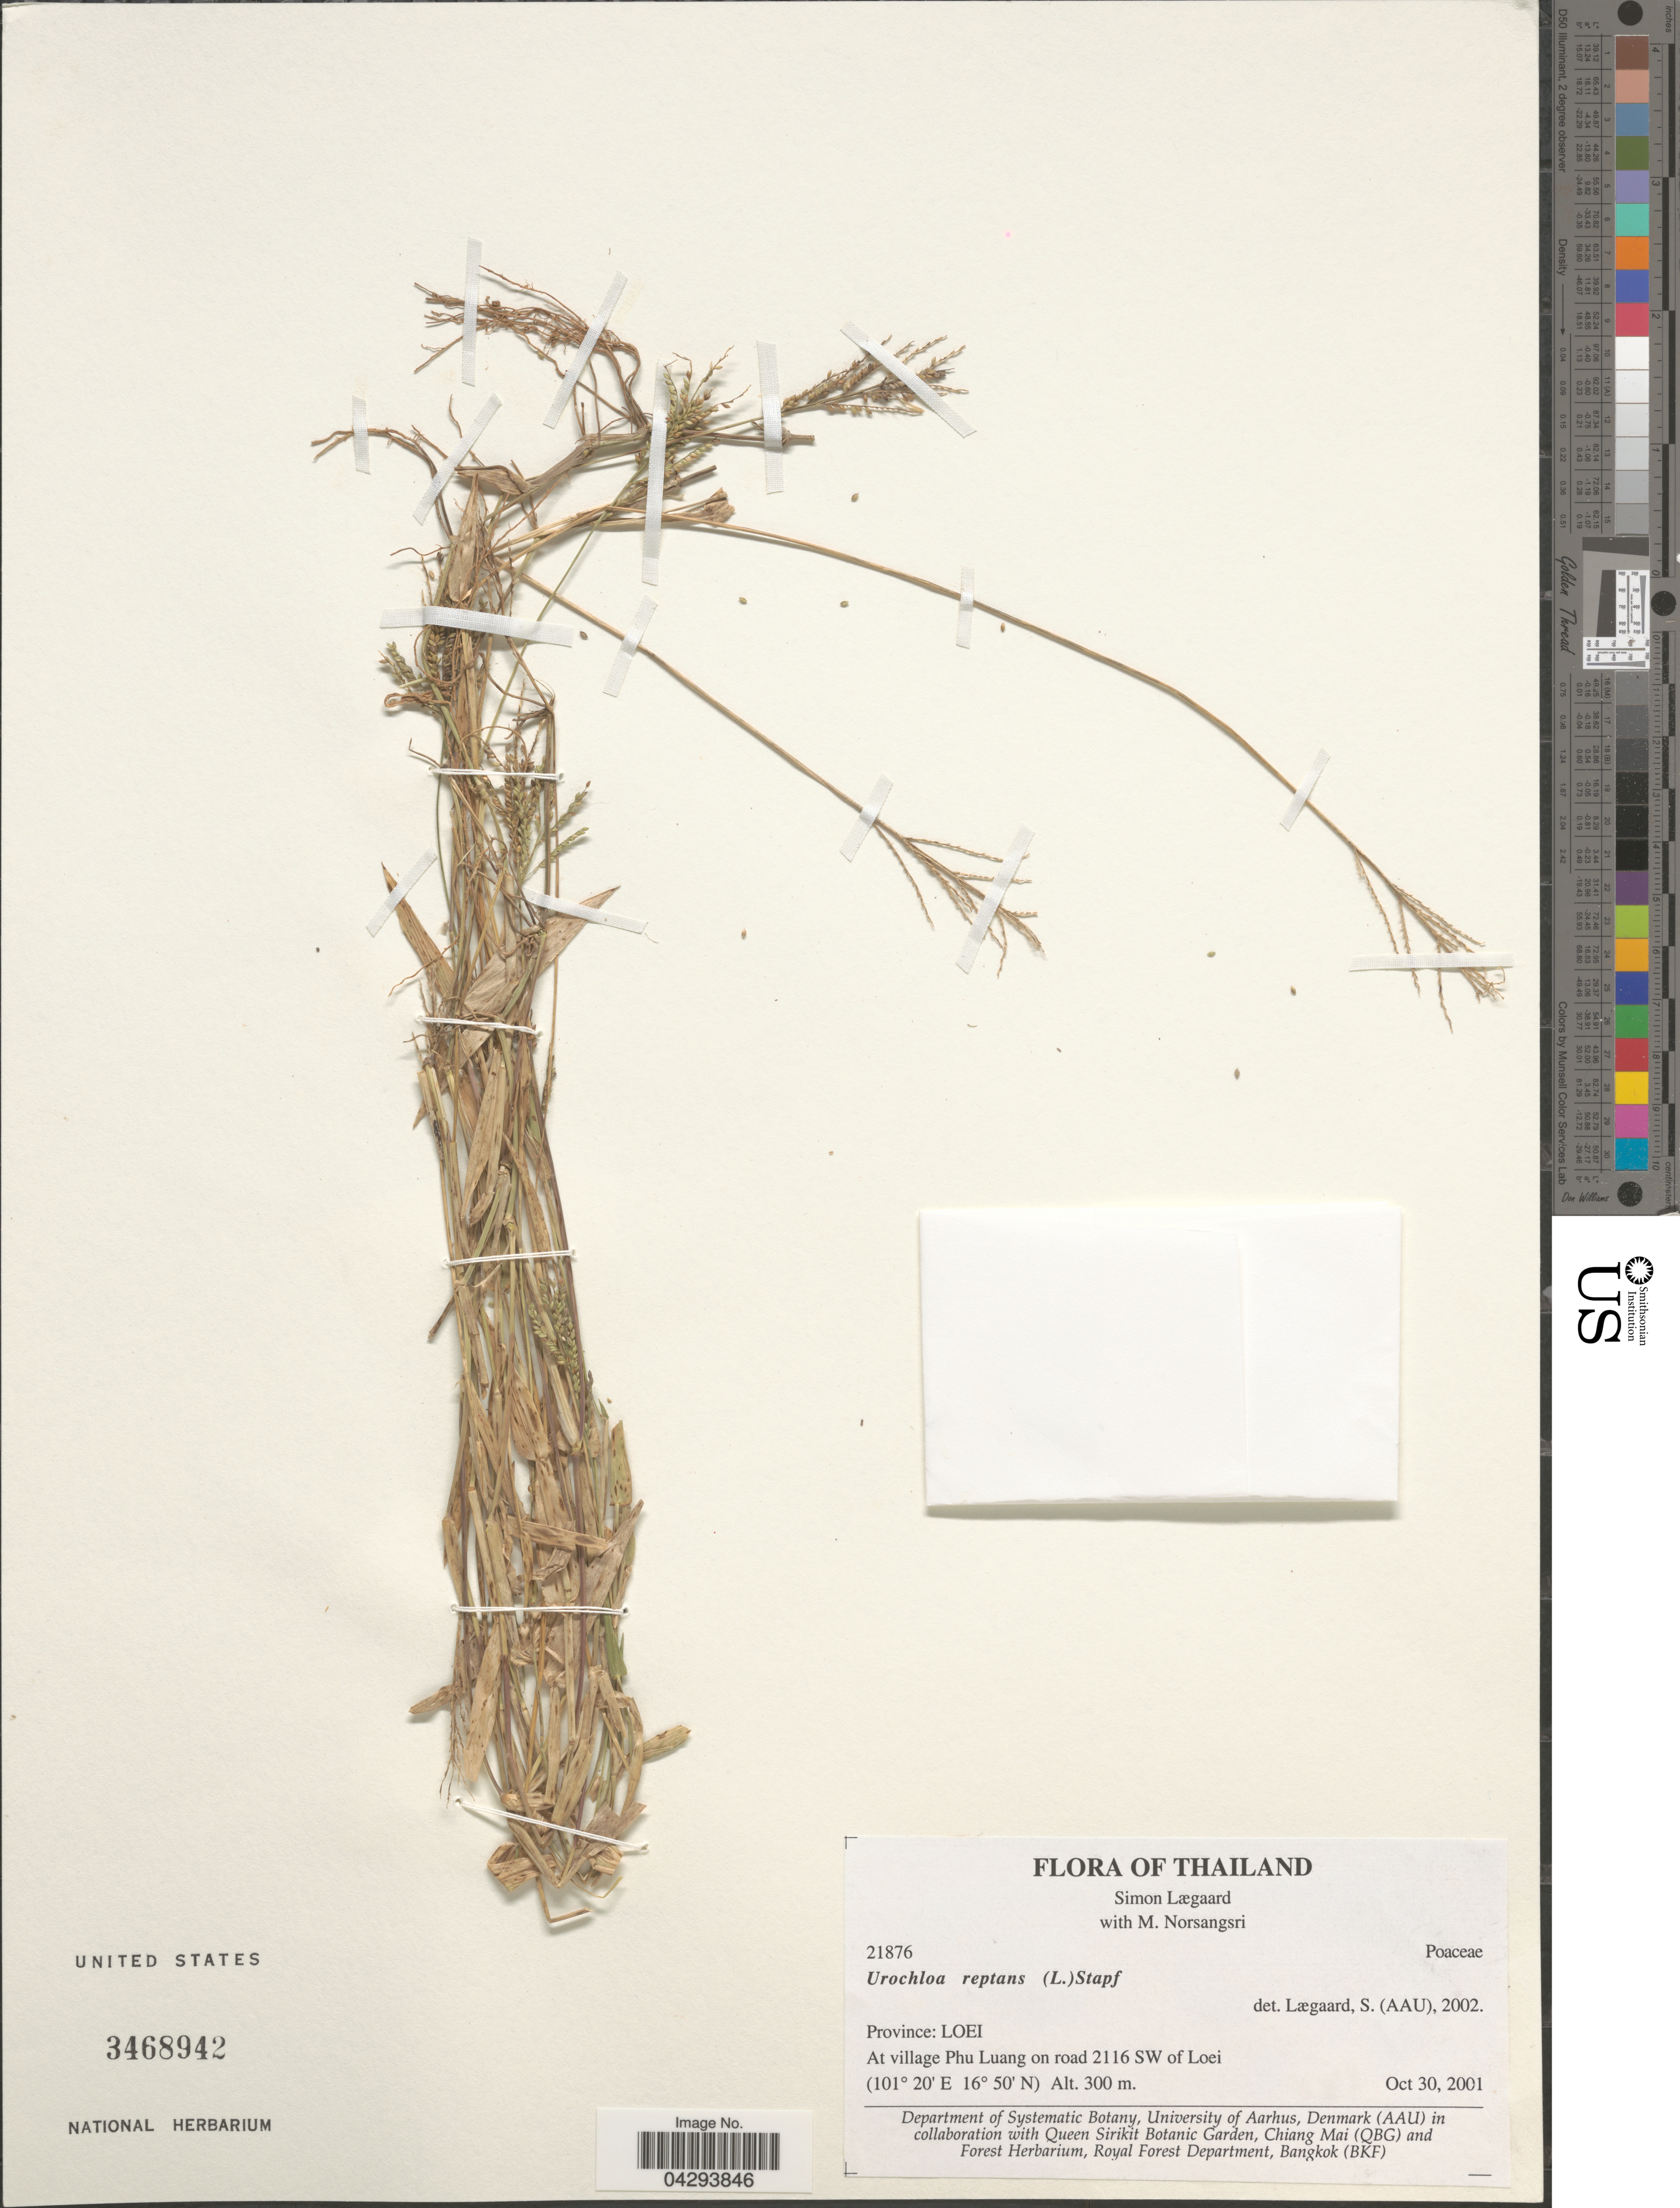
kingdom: Plantae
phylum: Tracheophyta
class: Liliopsida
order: Poales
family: Poaceae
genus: Urochloa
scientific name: Urochloa reptans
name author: (L.) Stapf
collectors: S. Lægaard & M. Norsangsri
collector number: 21876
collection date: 2001-10-30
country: Thailand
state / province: Loei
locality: At village Phu Luang on road 2116 SW of Loei.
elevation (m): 300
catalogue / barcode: US 3468942